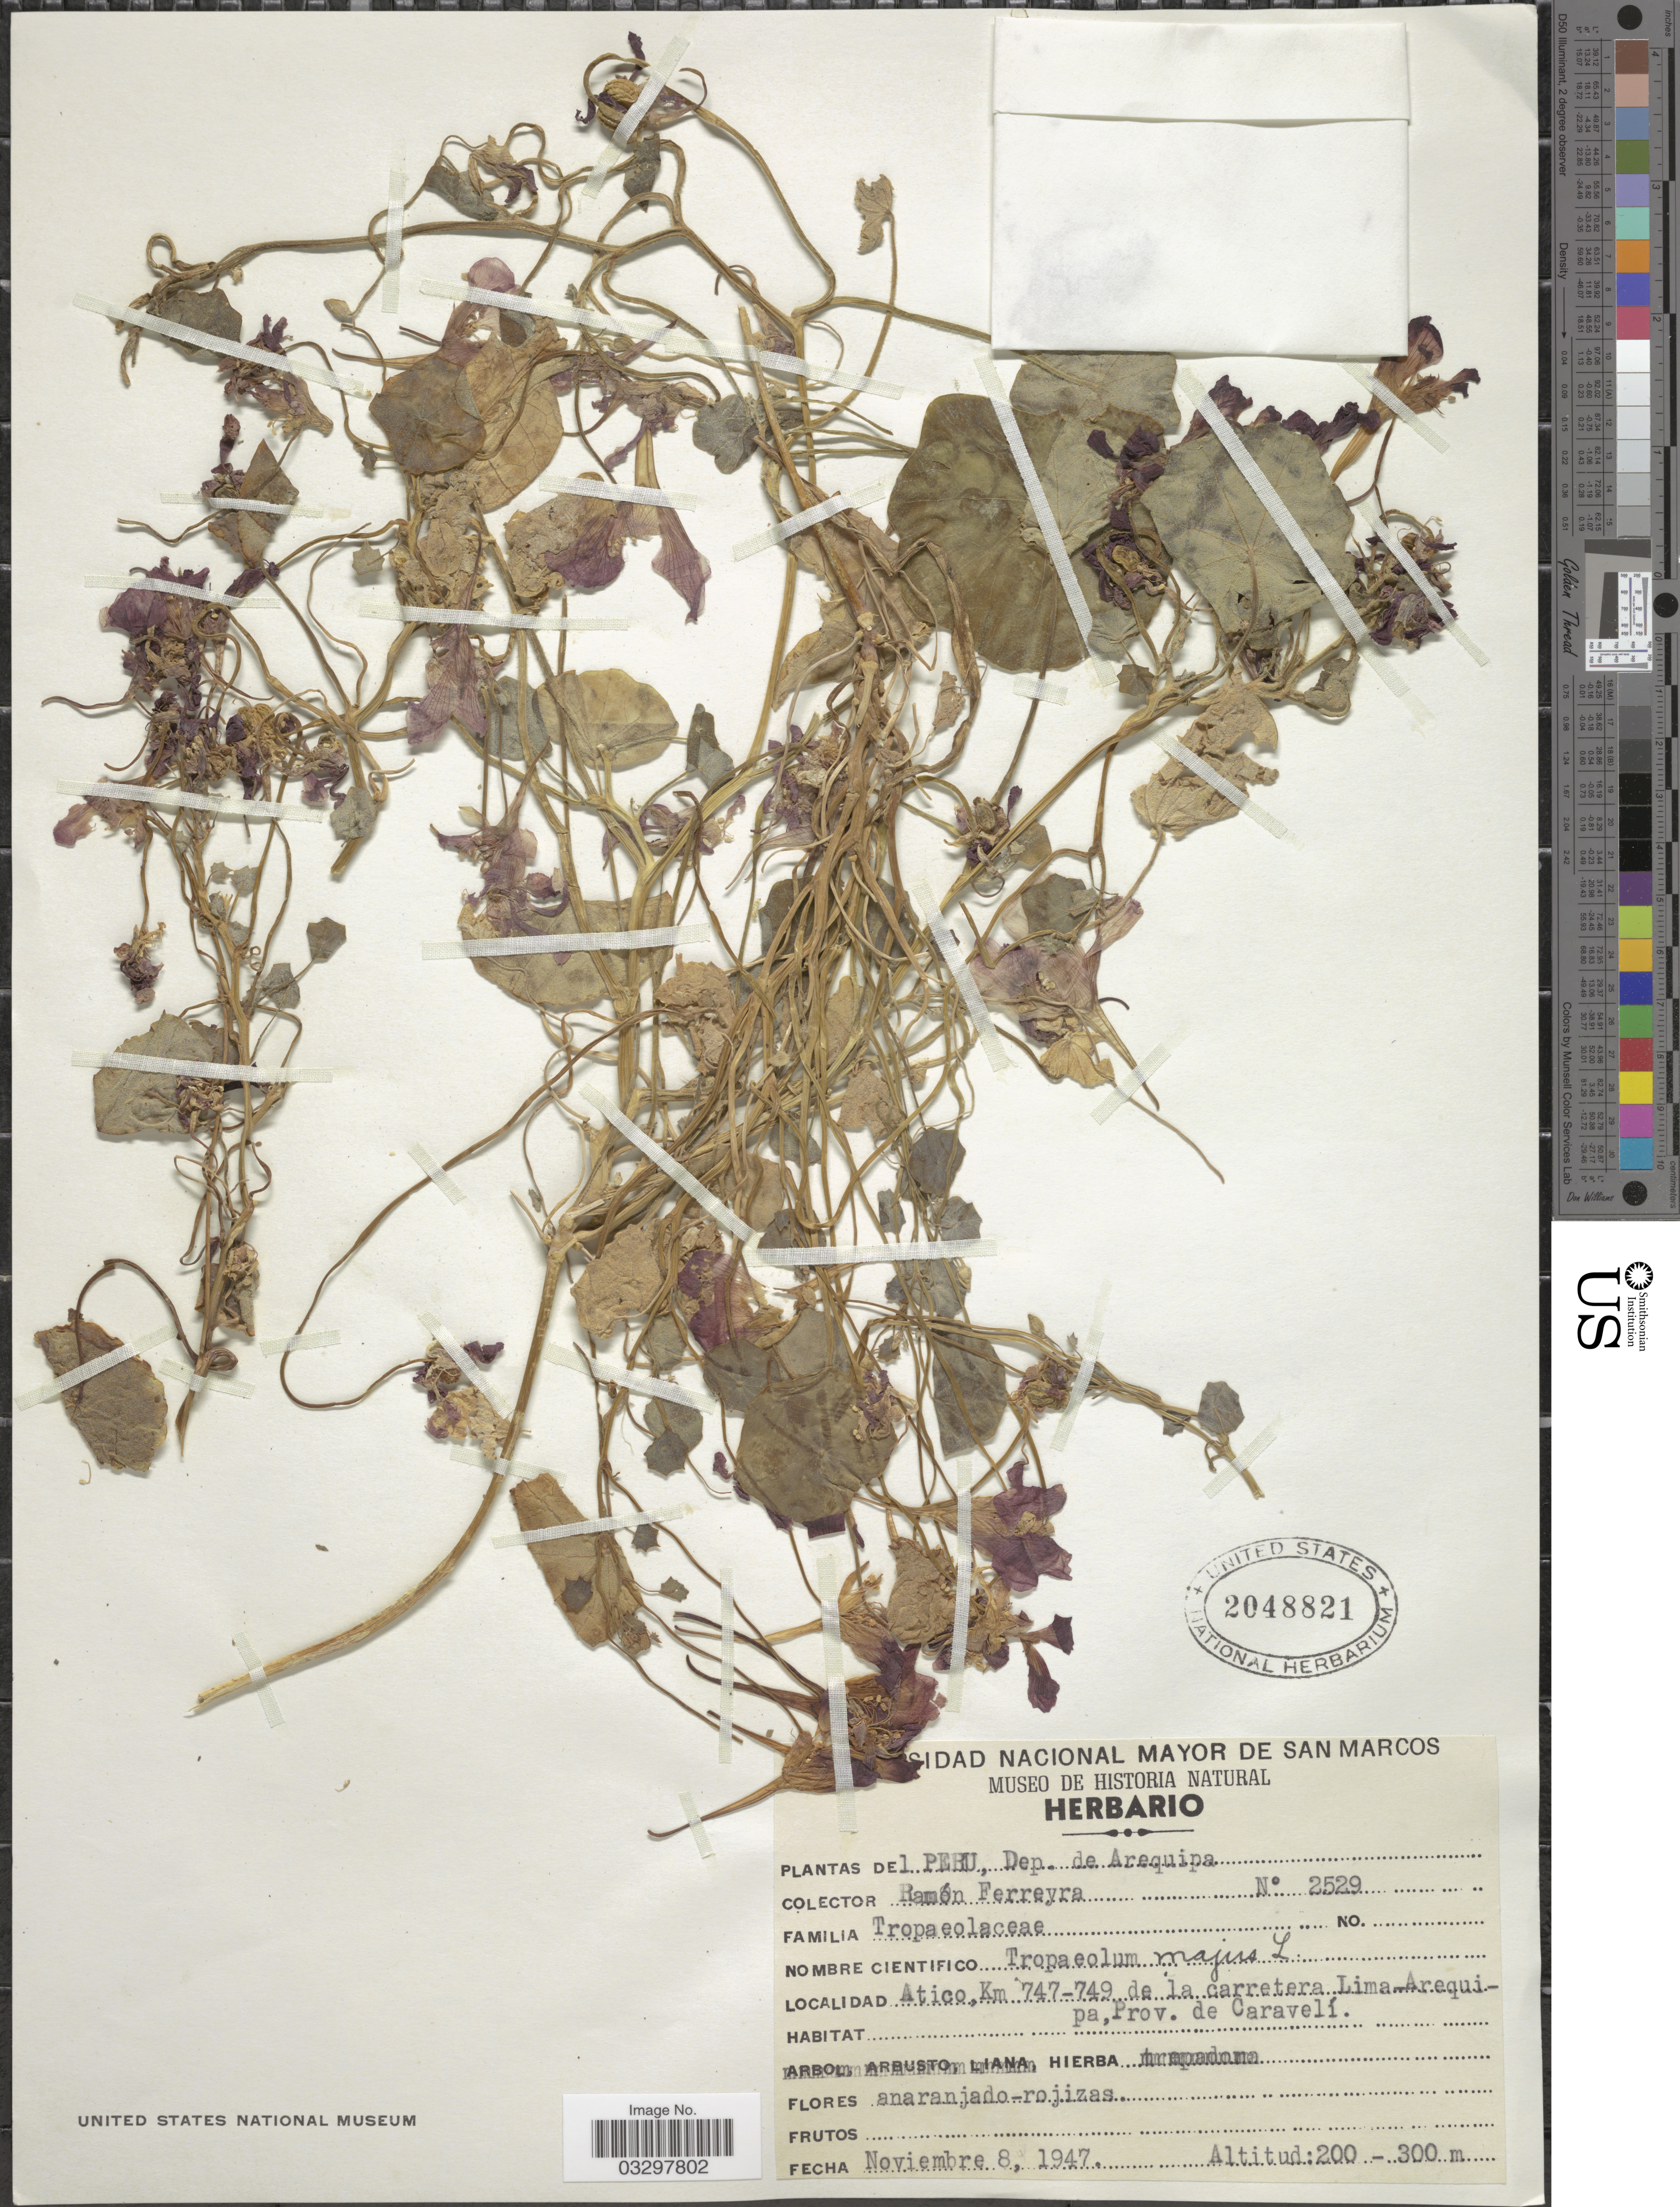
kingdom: Plantae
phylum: Tracheophyta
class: Magnoliopsida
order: Brassicales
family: Tropaeolaceae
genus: Tropaeolum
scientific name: Tropaeolum majus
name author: L.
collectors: R. A. Ferreyra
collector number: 2529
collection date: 1947-11-08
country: Peru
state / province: Arequipa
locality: Dep. de Arequipa, Atico, Km 747-749 de la carretera Lima - Arequipa, Prov. de Caravelí.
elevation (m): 200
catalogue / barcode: US 2048821